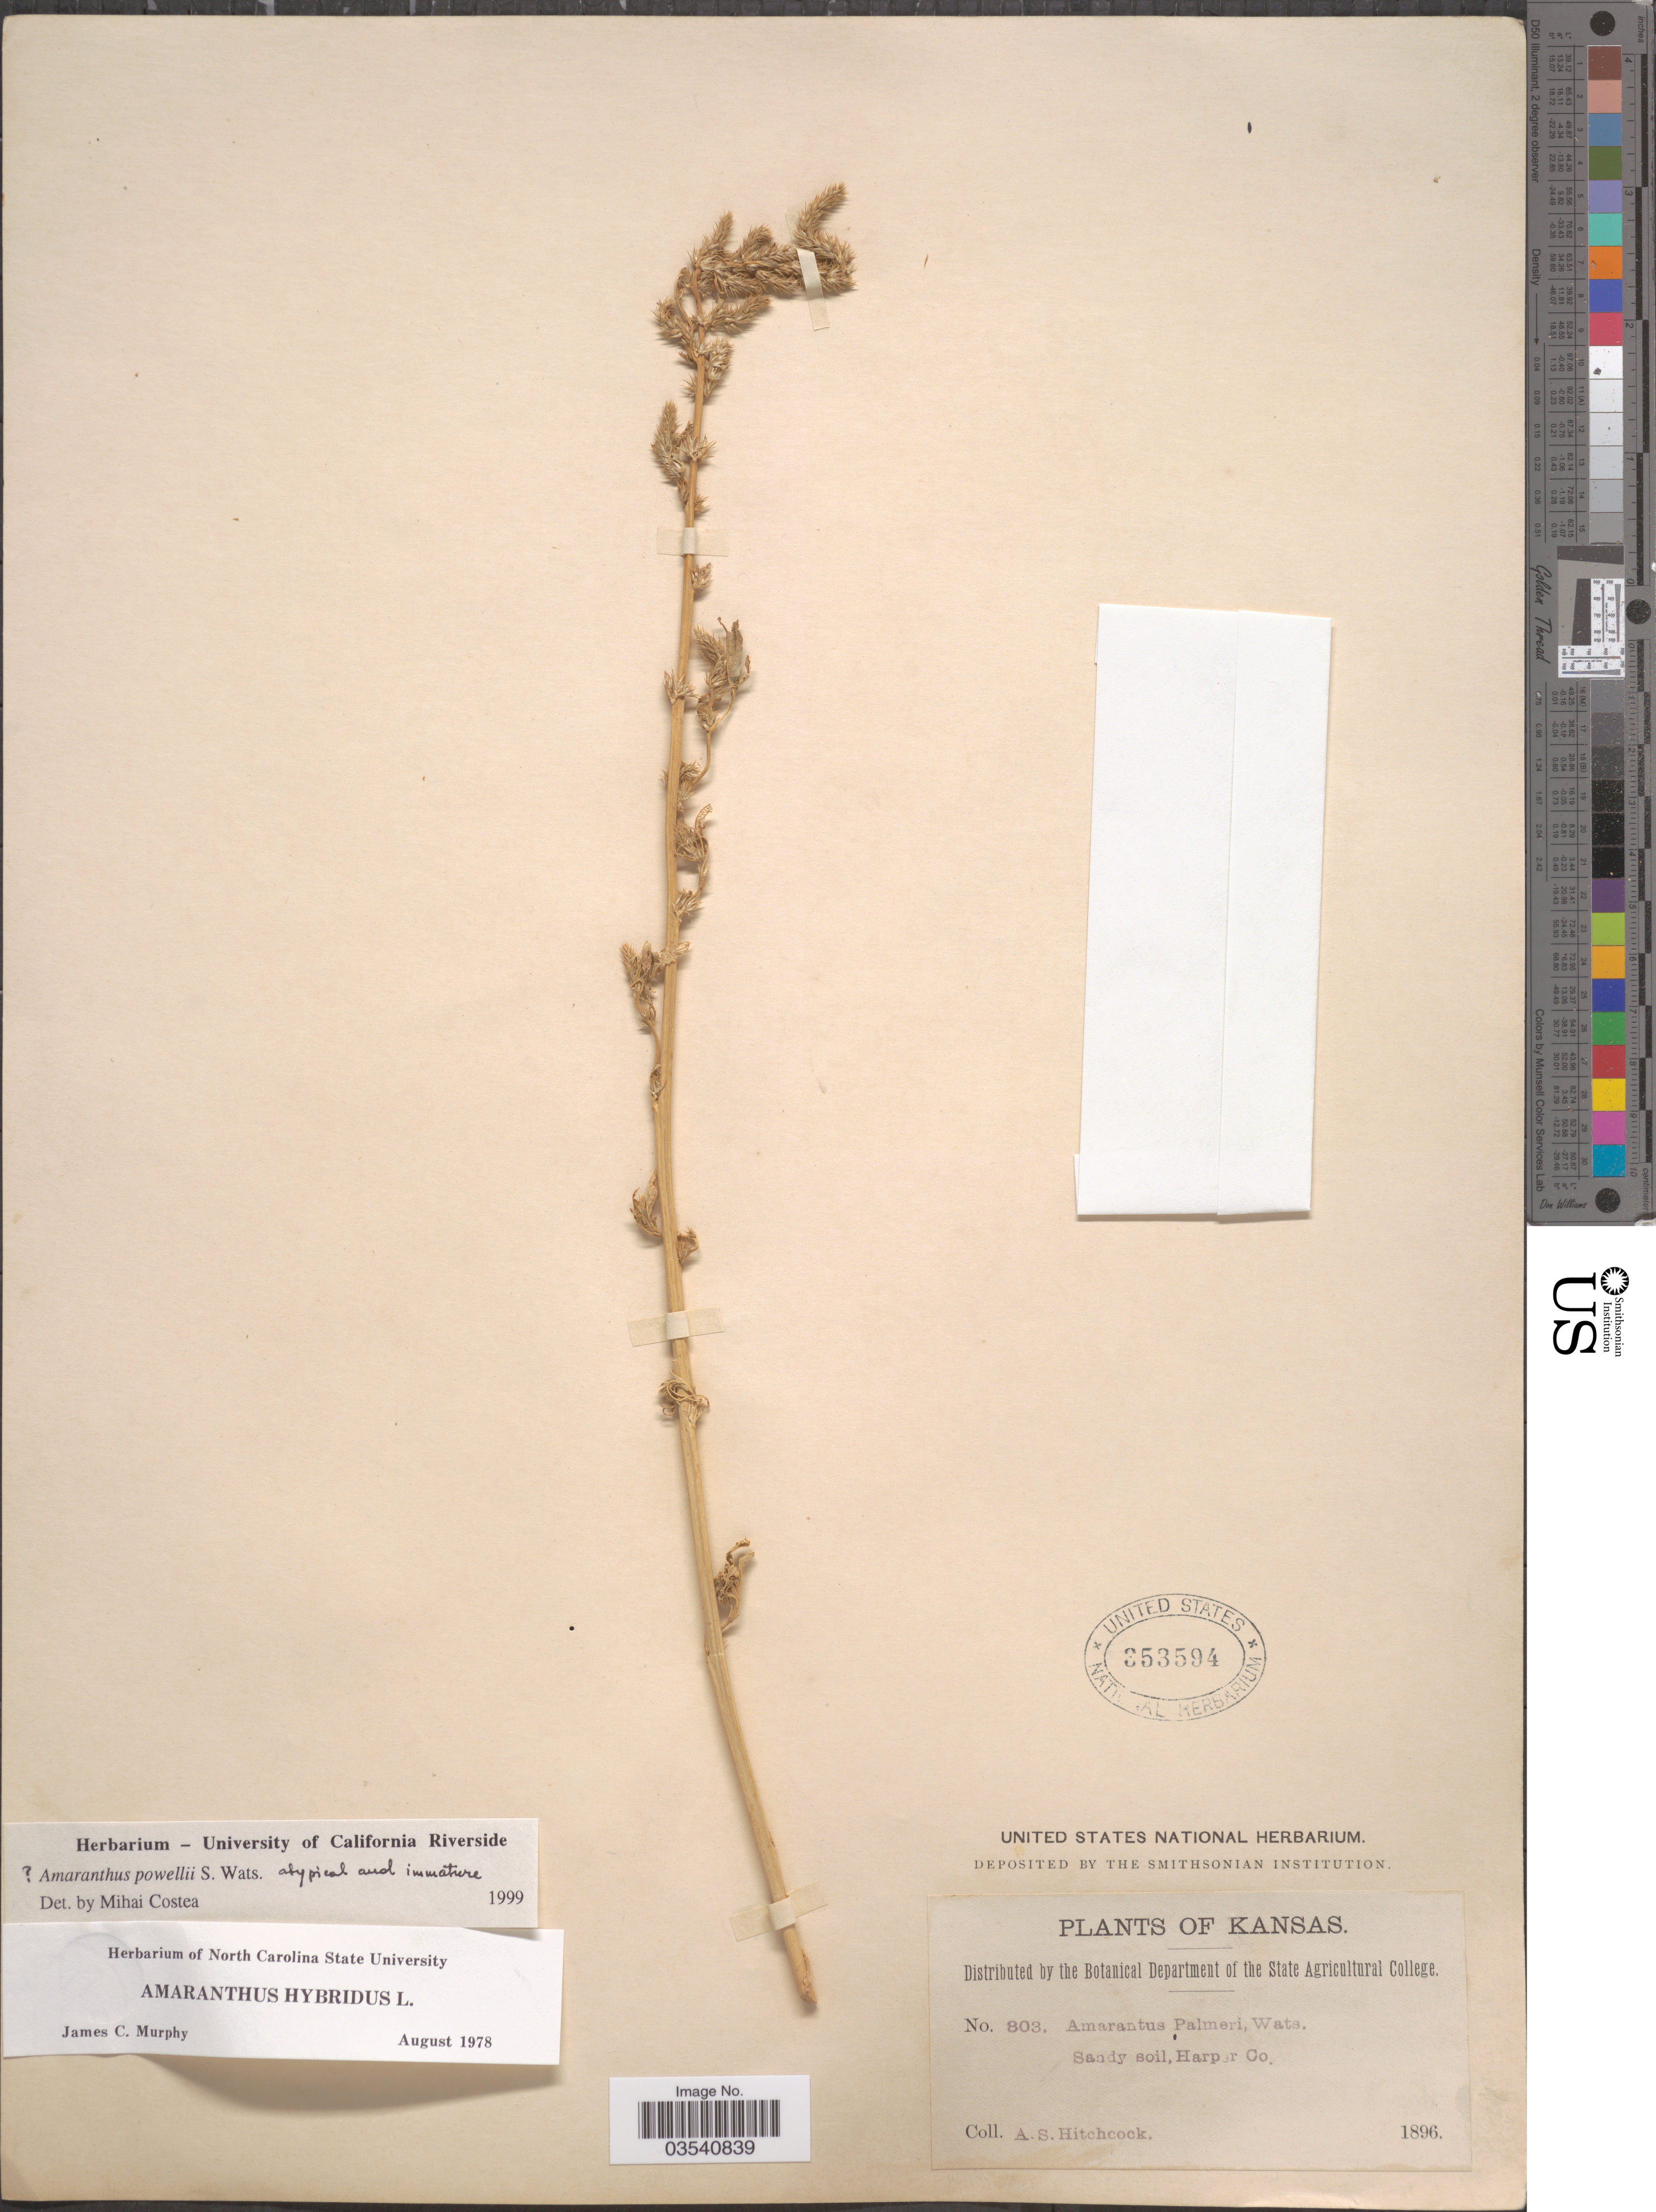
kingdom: Plantae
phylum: Tracheophyta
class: Magnoliopsida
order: Caryophyllales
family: Amaranthaceae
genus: Amaranthus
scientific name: Amaranthus powellii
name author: S. Watson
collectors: A. S. Hitchcock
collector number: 803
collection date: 1896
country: United States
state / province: Kansas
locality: Harper Co.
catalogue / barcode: US 353594